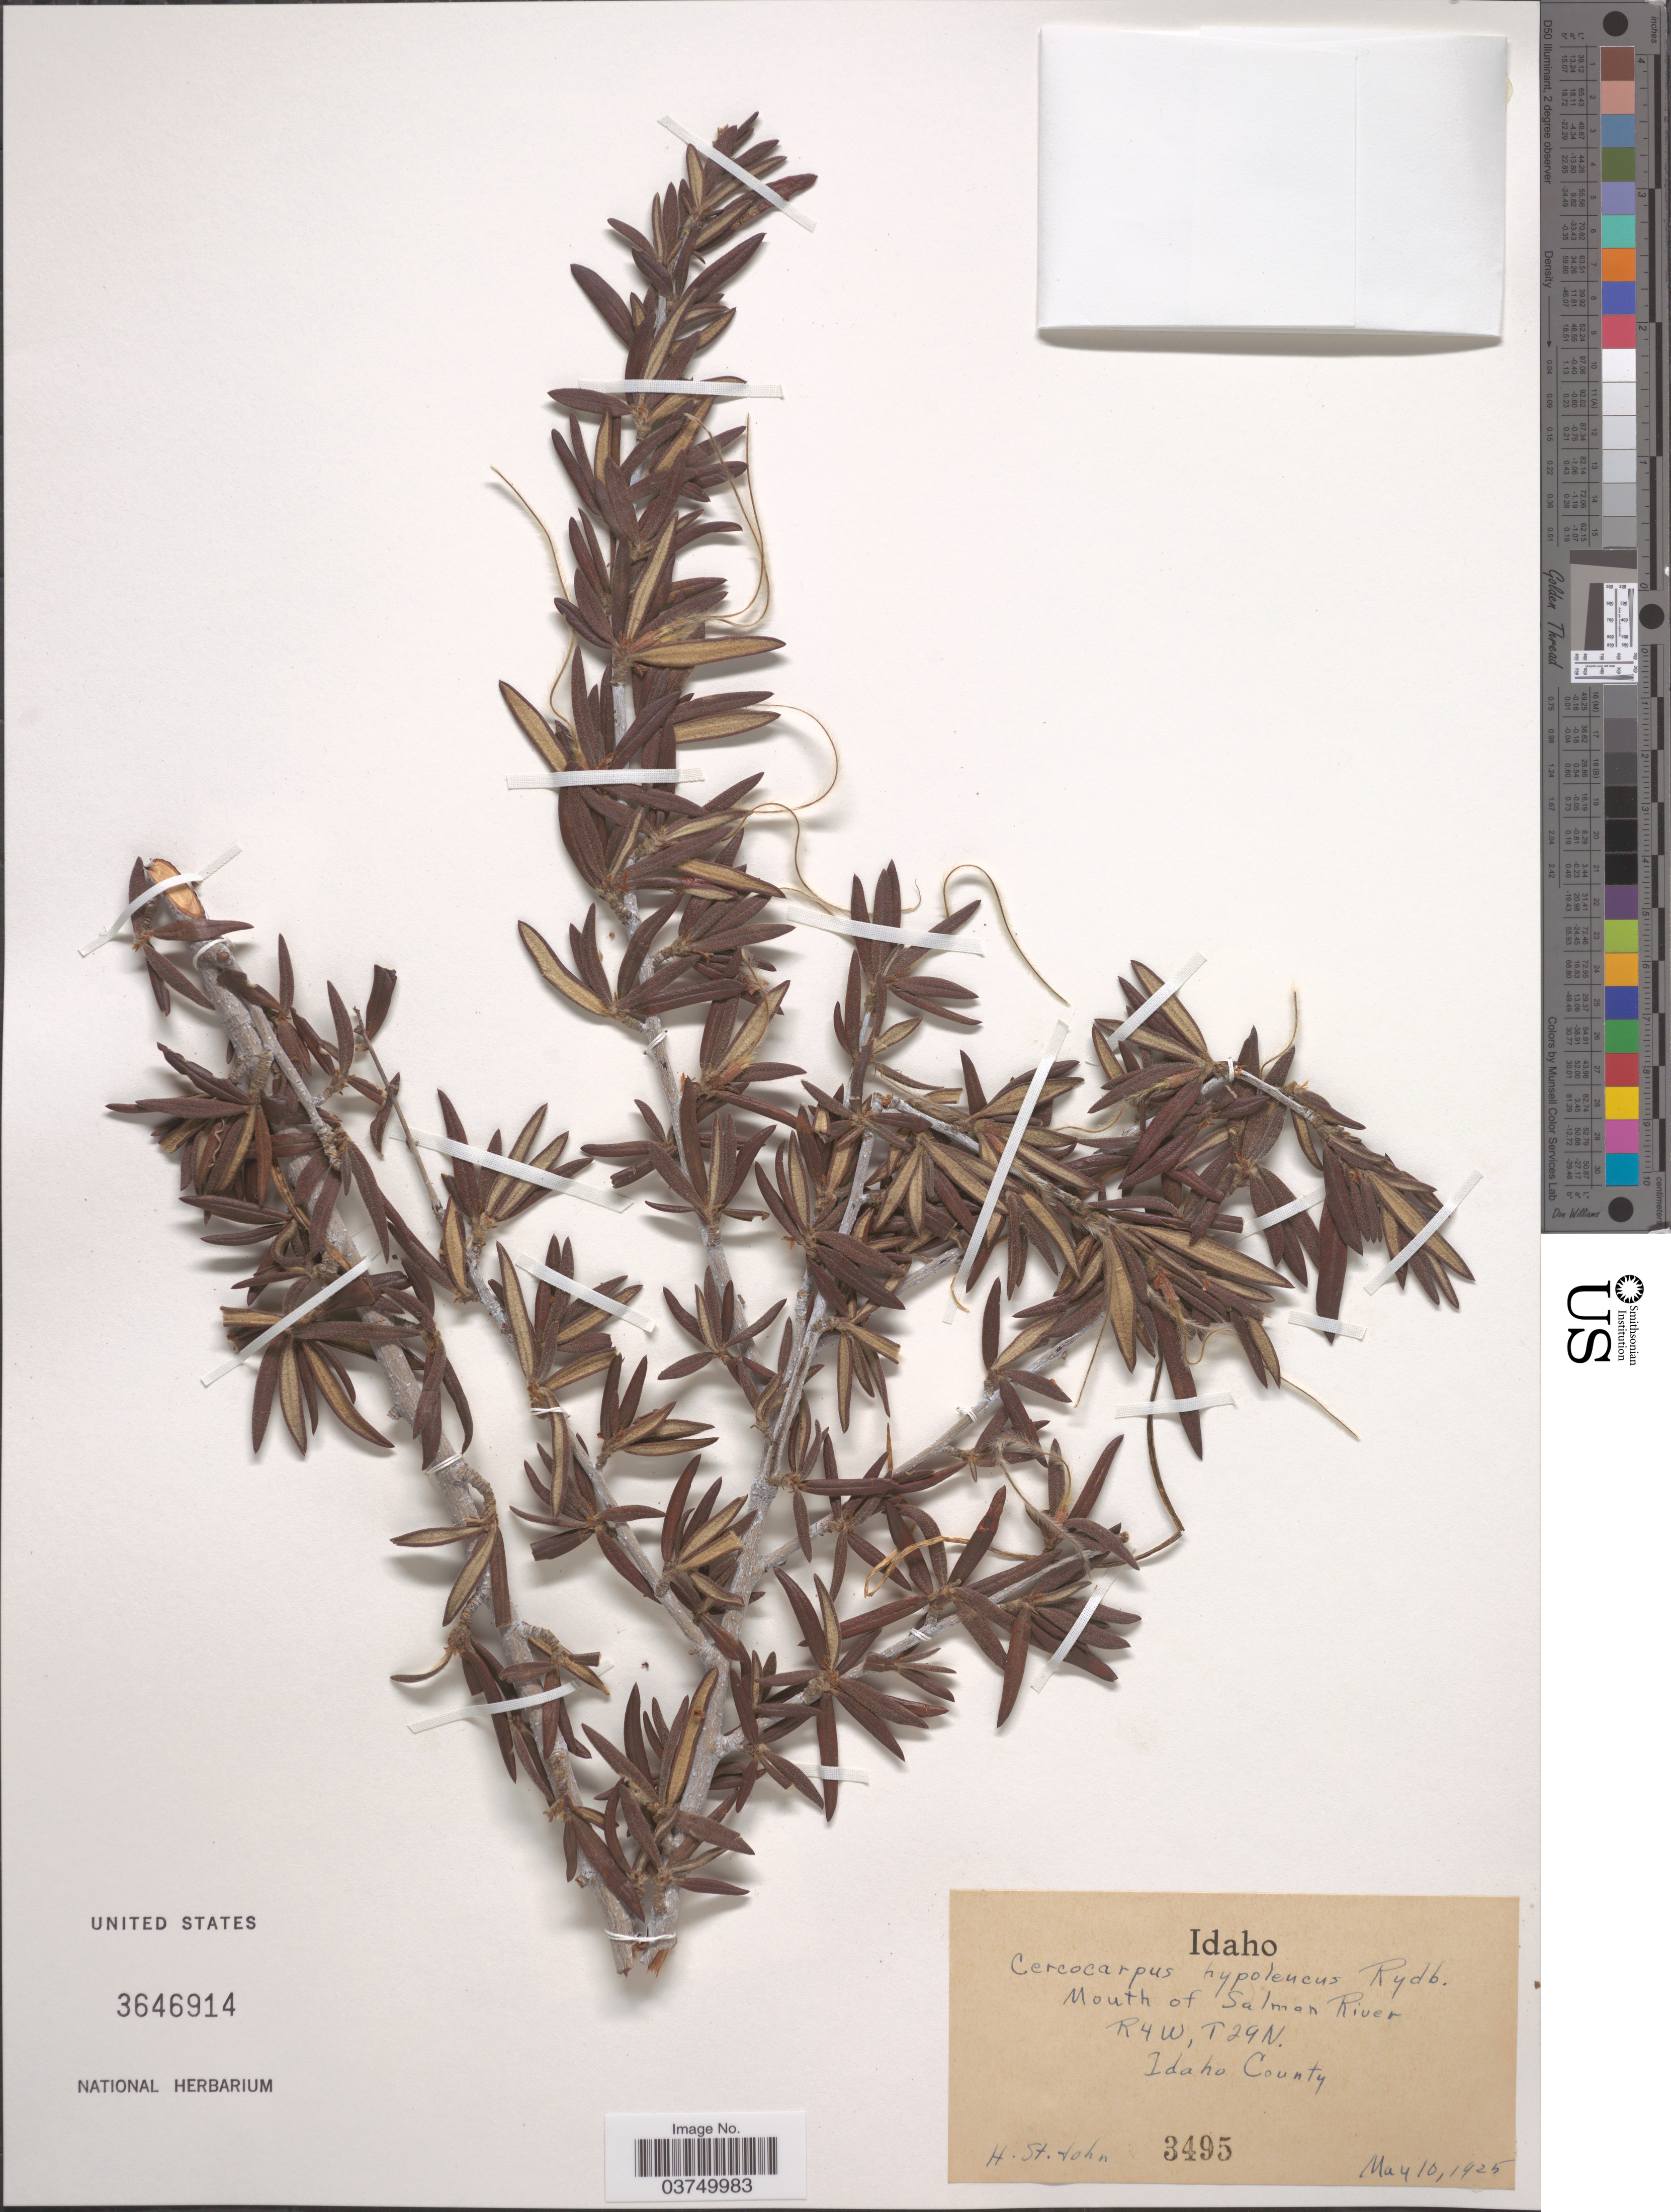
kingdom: Plantae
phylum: Tracheophyta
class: Magnoliopsida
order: Rosales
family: Rosaceae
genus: Cercocarpus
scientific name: Cercocarpus ledifolius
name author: Nutt.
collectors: H. St. John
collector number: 3495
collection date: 1925-05-10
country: United States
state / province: Idaho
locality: Mouth of Salmon River. R4W, T29N. Idaho County.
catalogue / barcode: US 3646914